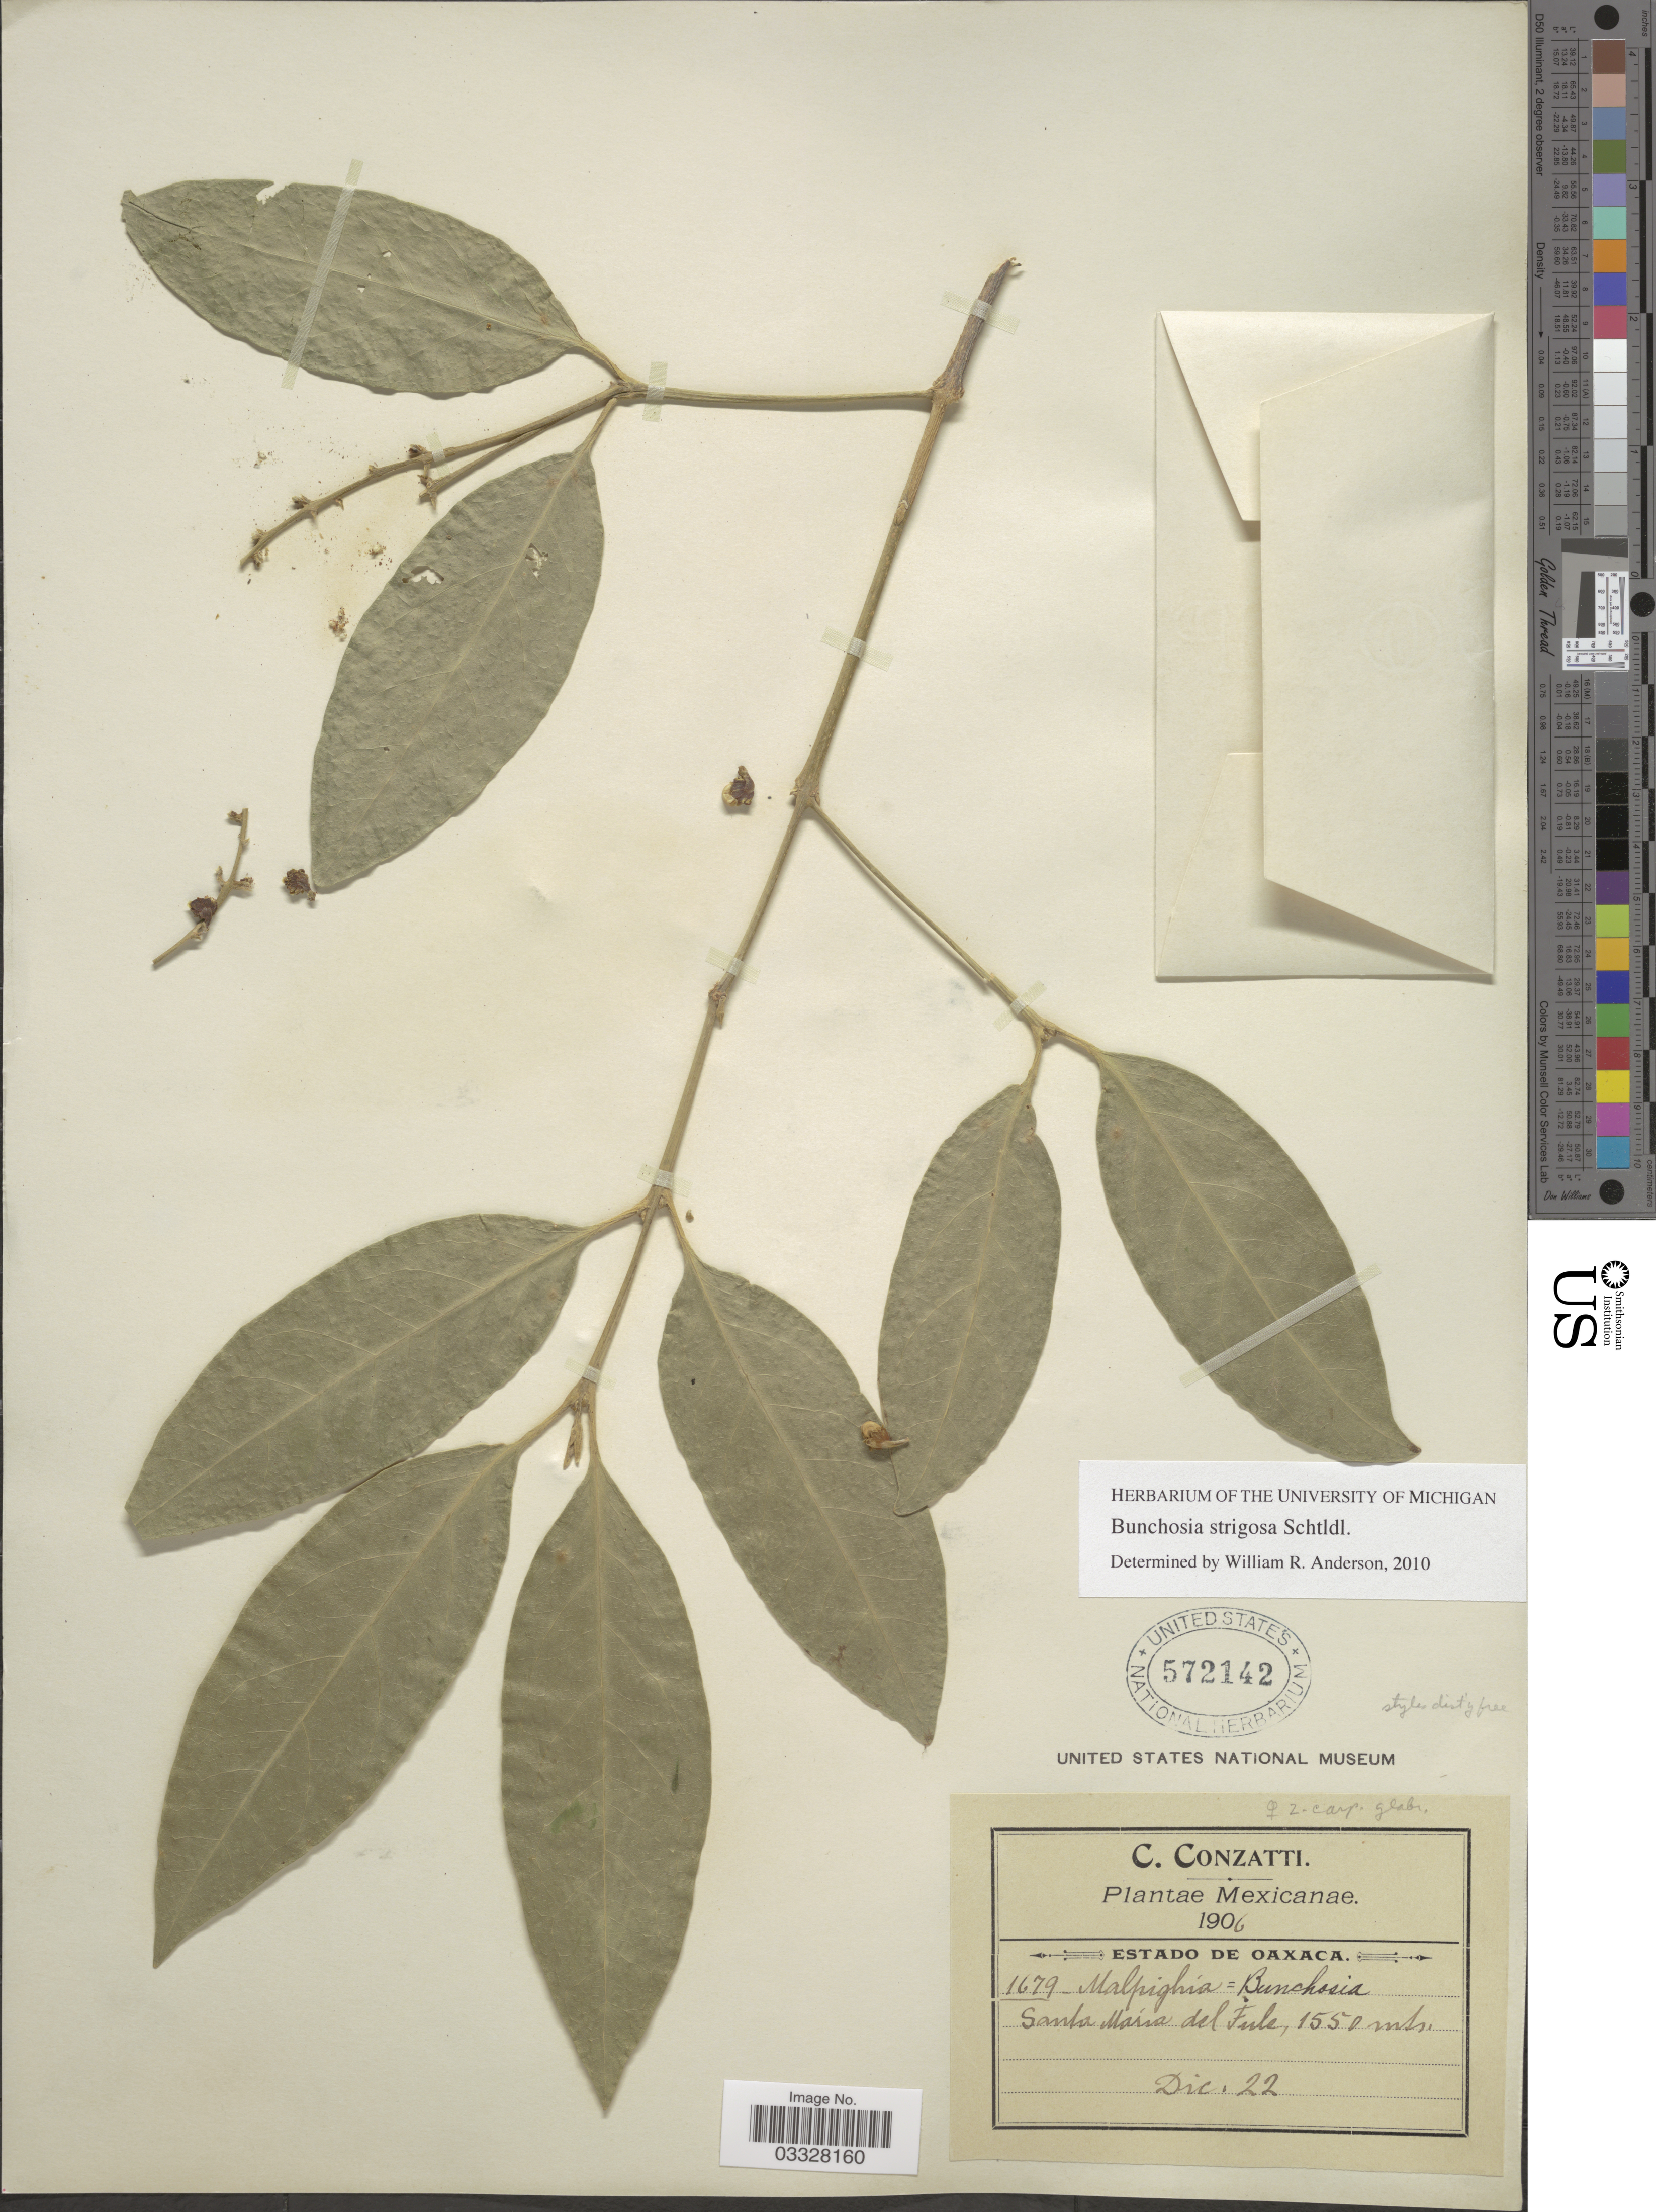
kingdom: Plantae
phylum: Tracheophyta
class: Magnoliopsida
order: Malpighiales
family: Malpighiaceae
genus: Bunchosia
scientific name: Bunchosia strigosa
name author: Schltdl.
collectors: C. Conzatti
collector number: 1679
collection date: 1906-12-22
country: Mexico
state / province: Oaxaca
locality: Santa Maria del Fule.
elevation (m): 1550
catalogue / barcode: US 572142